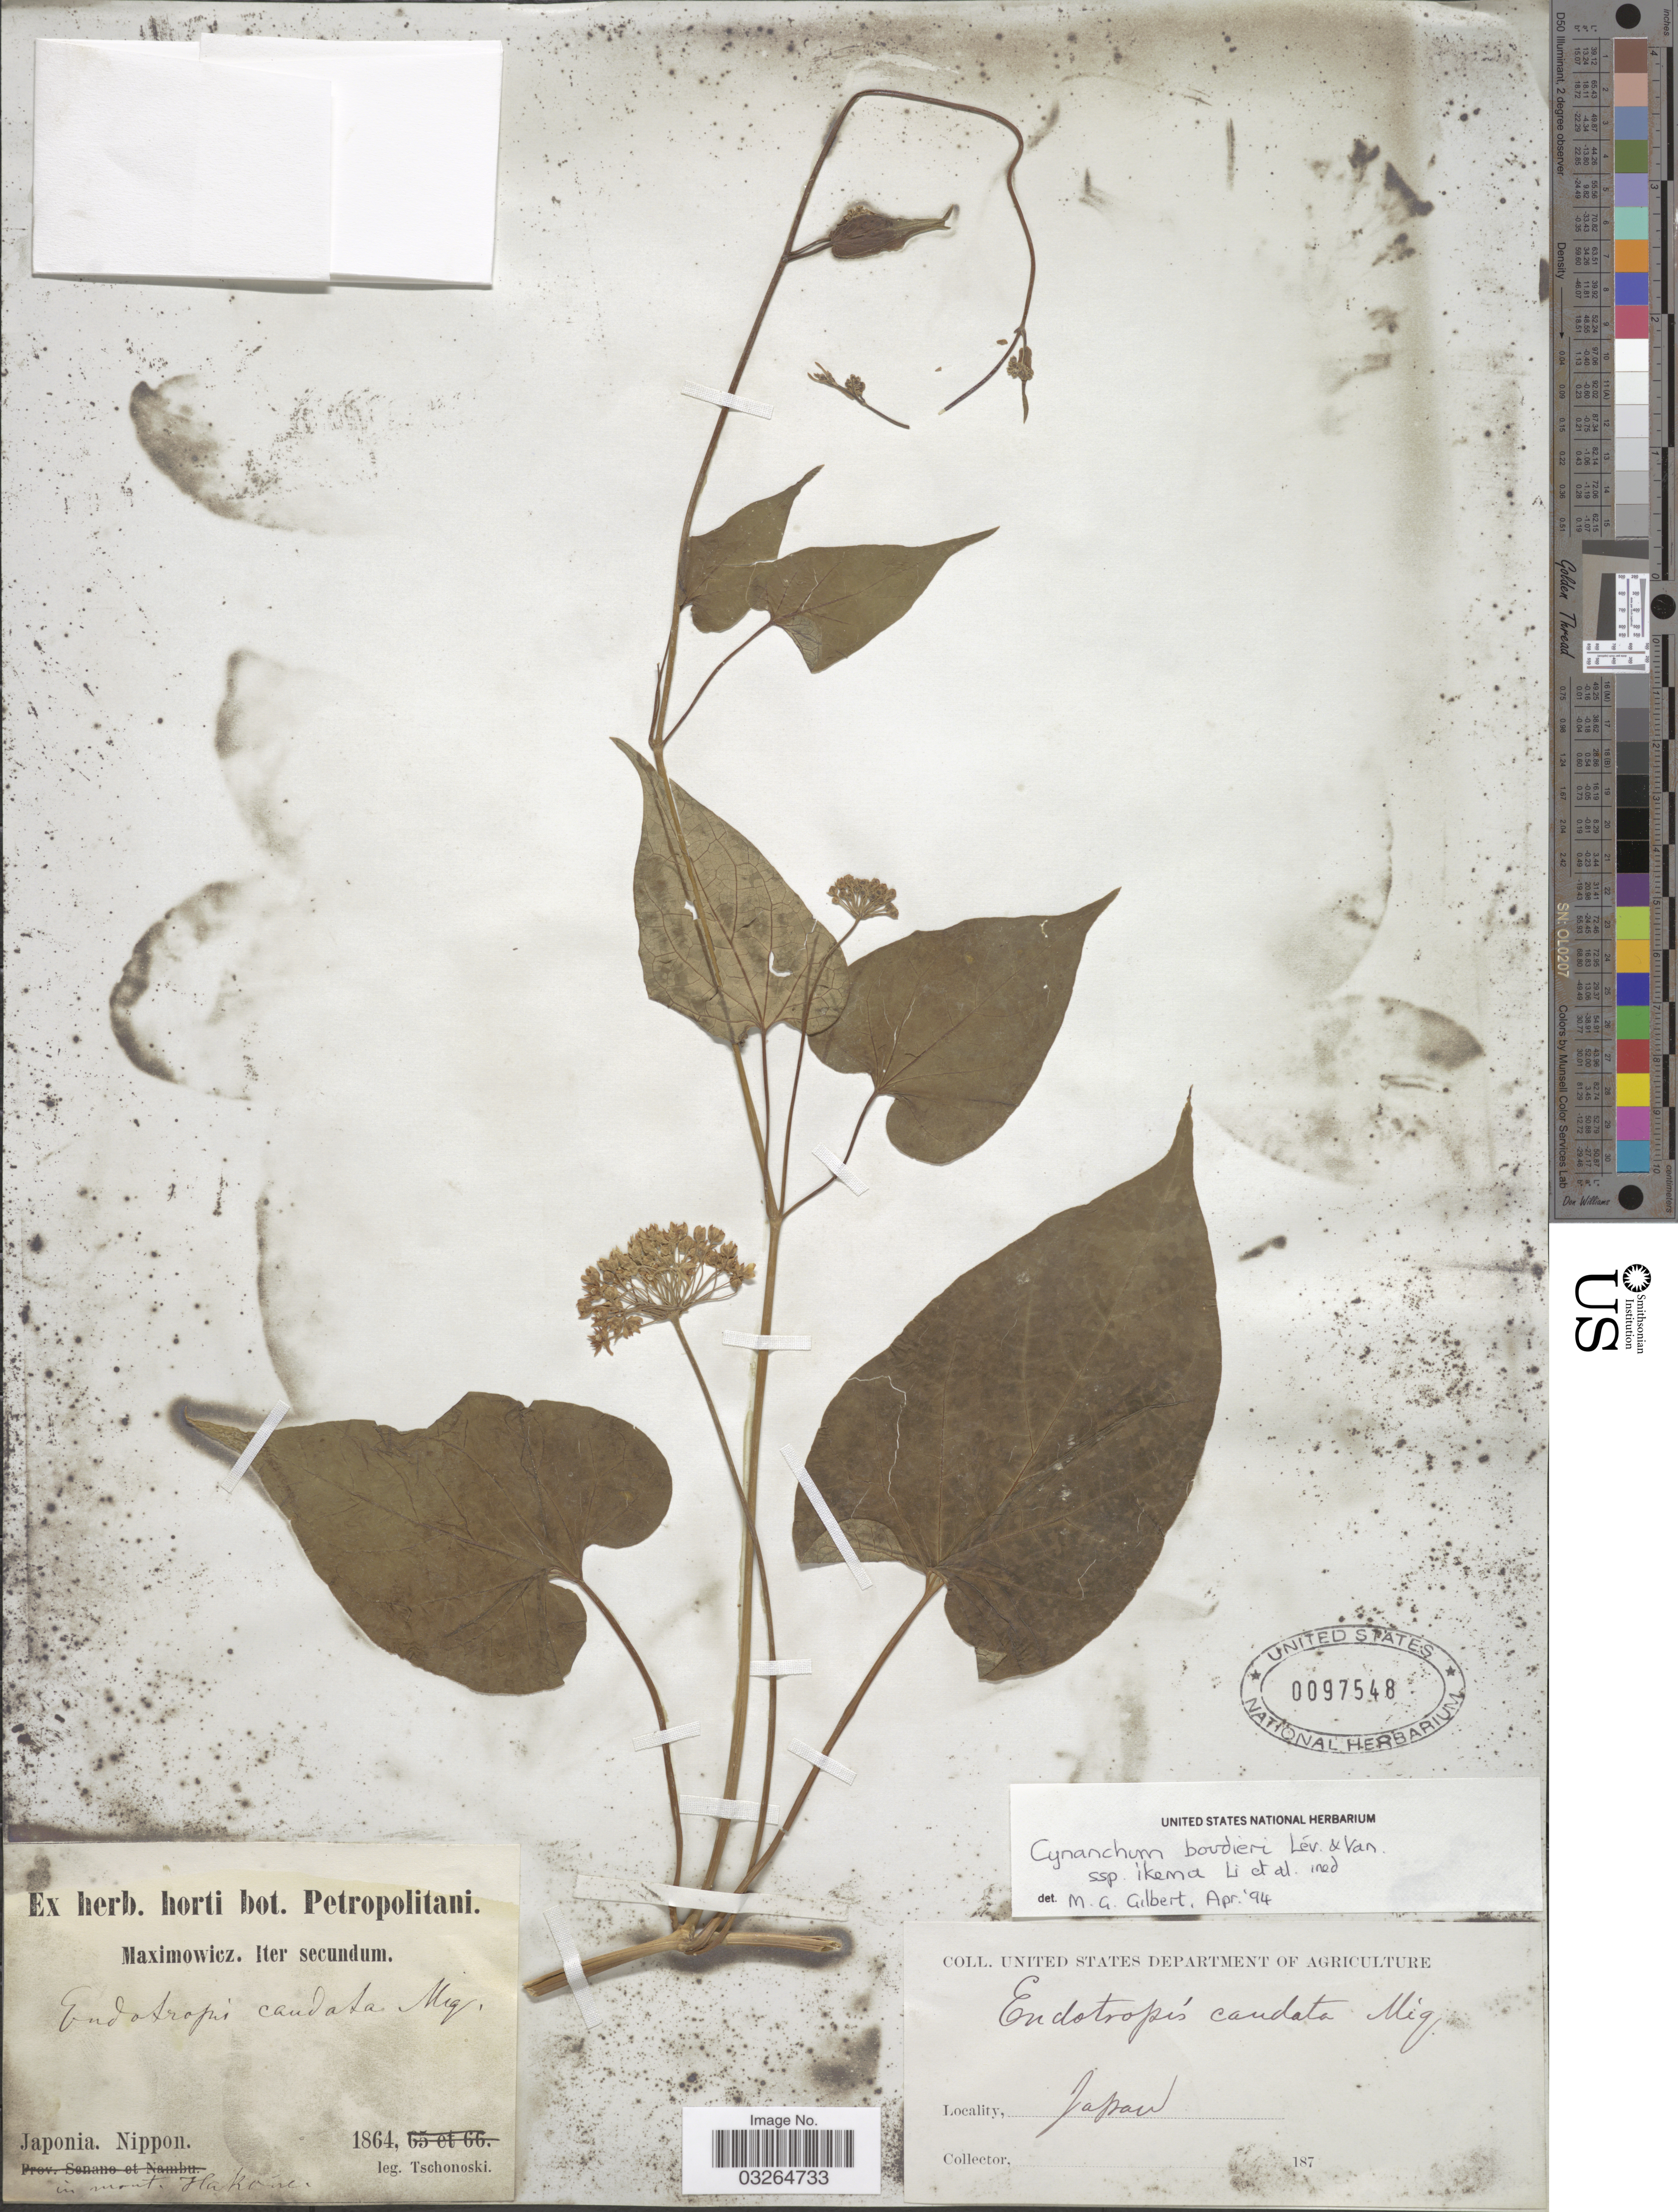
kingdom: Plantae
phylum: Tracheophyta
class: Magnoliopsida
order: Gentianales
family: Apocynaceae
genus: Cynanchum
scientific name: Cynanchum boudieri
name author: H. Lév. & Vaniot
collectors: -. Tschonoski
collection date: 1864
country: Japan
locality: Nippon. In mont. Hakone.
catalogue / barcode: US 97548